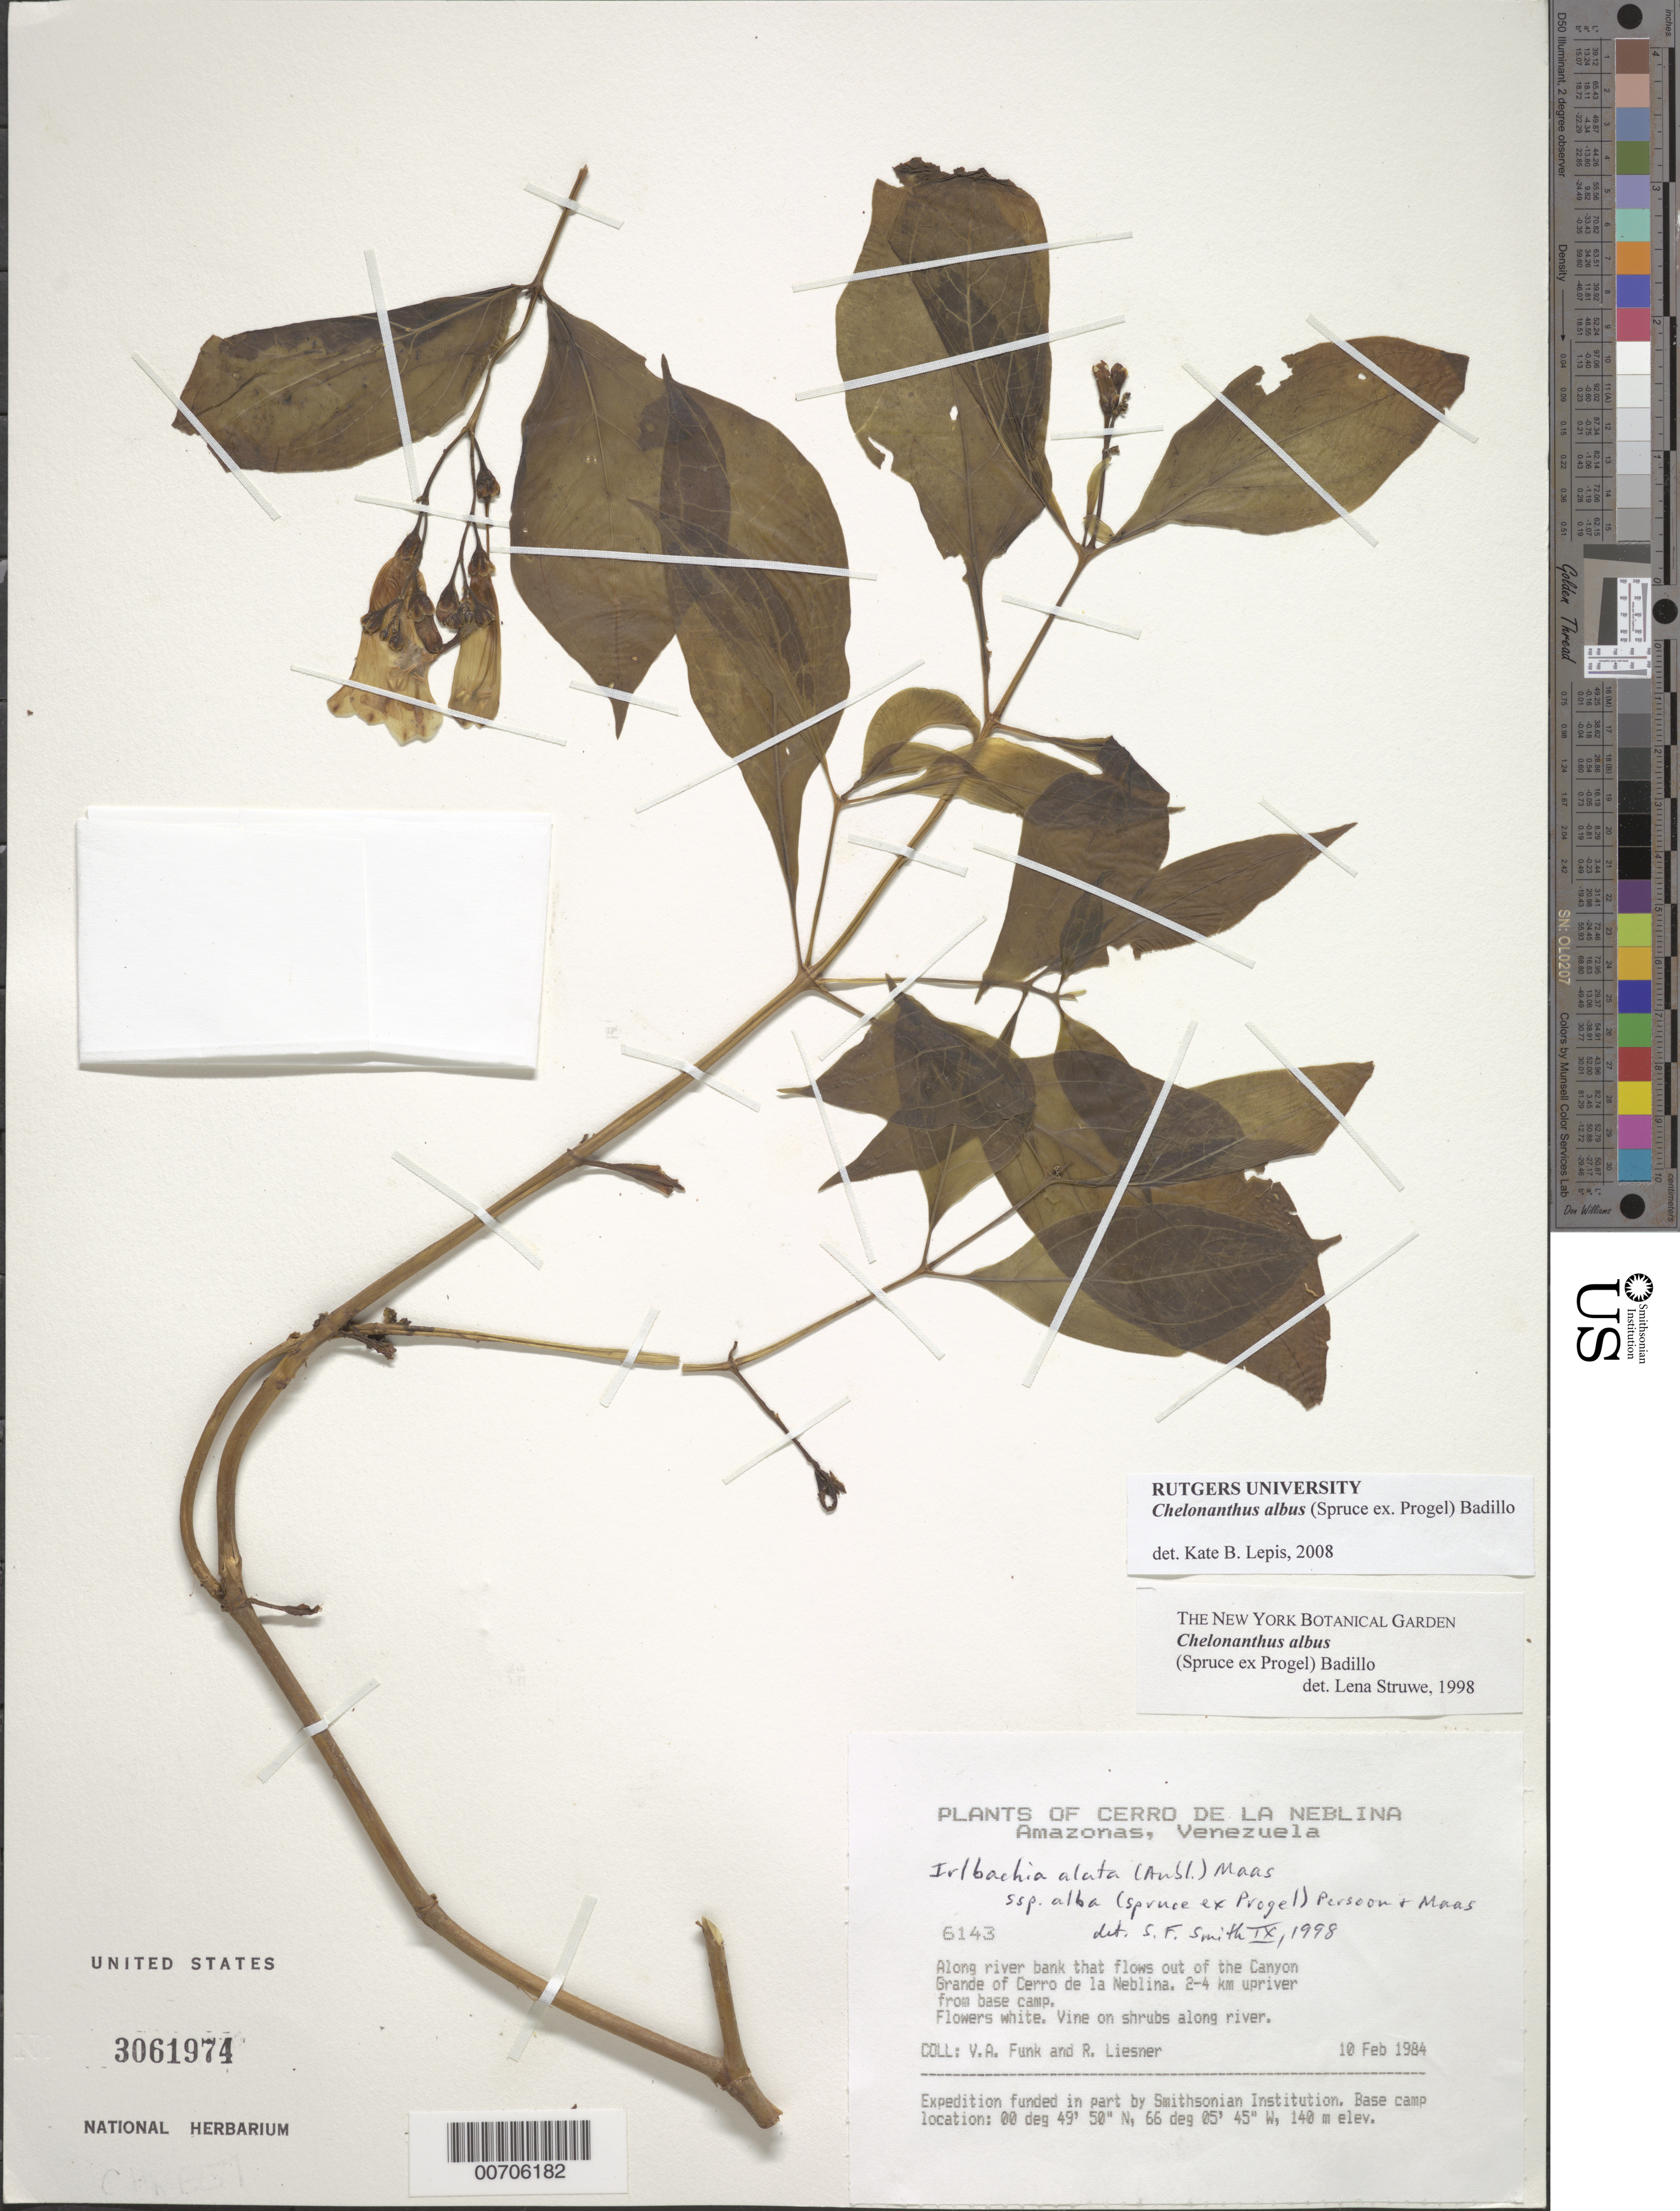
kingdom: Plantae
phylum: Tracheophyta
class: Magnoliopsida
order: Gentianales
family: Gentianaceae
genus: Chelonanthus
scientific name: Chelonanthus albus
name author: (Spruce ex Progel) V.M. Badillo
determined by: Struwe, L.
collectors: V. Funk & R. L. Liesner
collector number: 6143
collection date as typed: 10-Feb-84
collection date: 1984-02-10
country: Venezuela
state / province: Amazonas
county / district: Río Negro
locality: Canyon Grande, Cerro de la Neblina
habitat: Along river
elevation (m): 140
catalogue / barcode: US 3061974